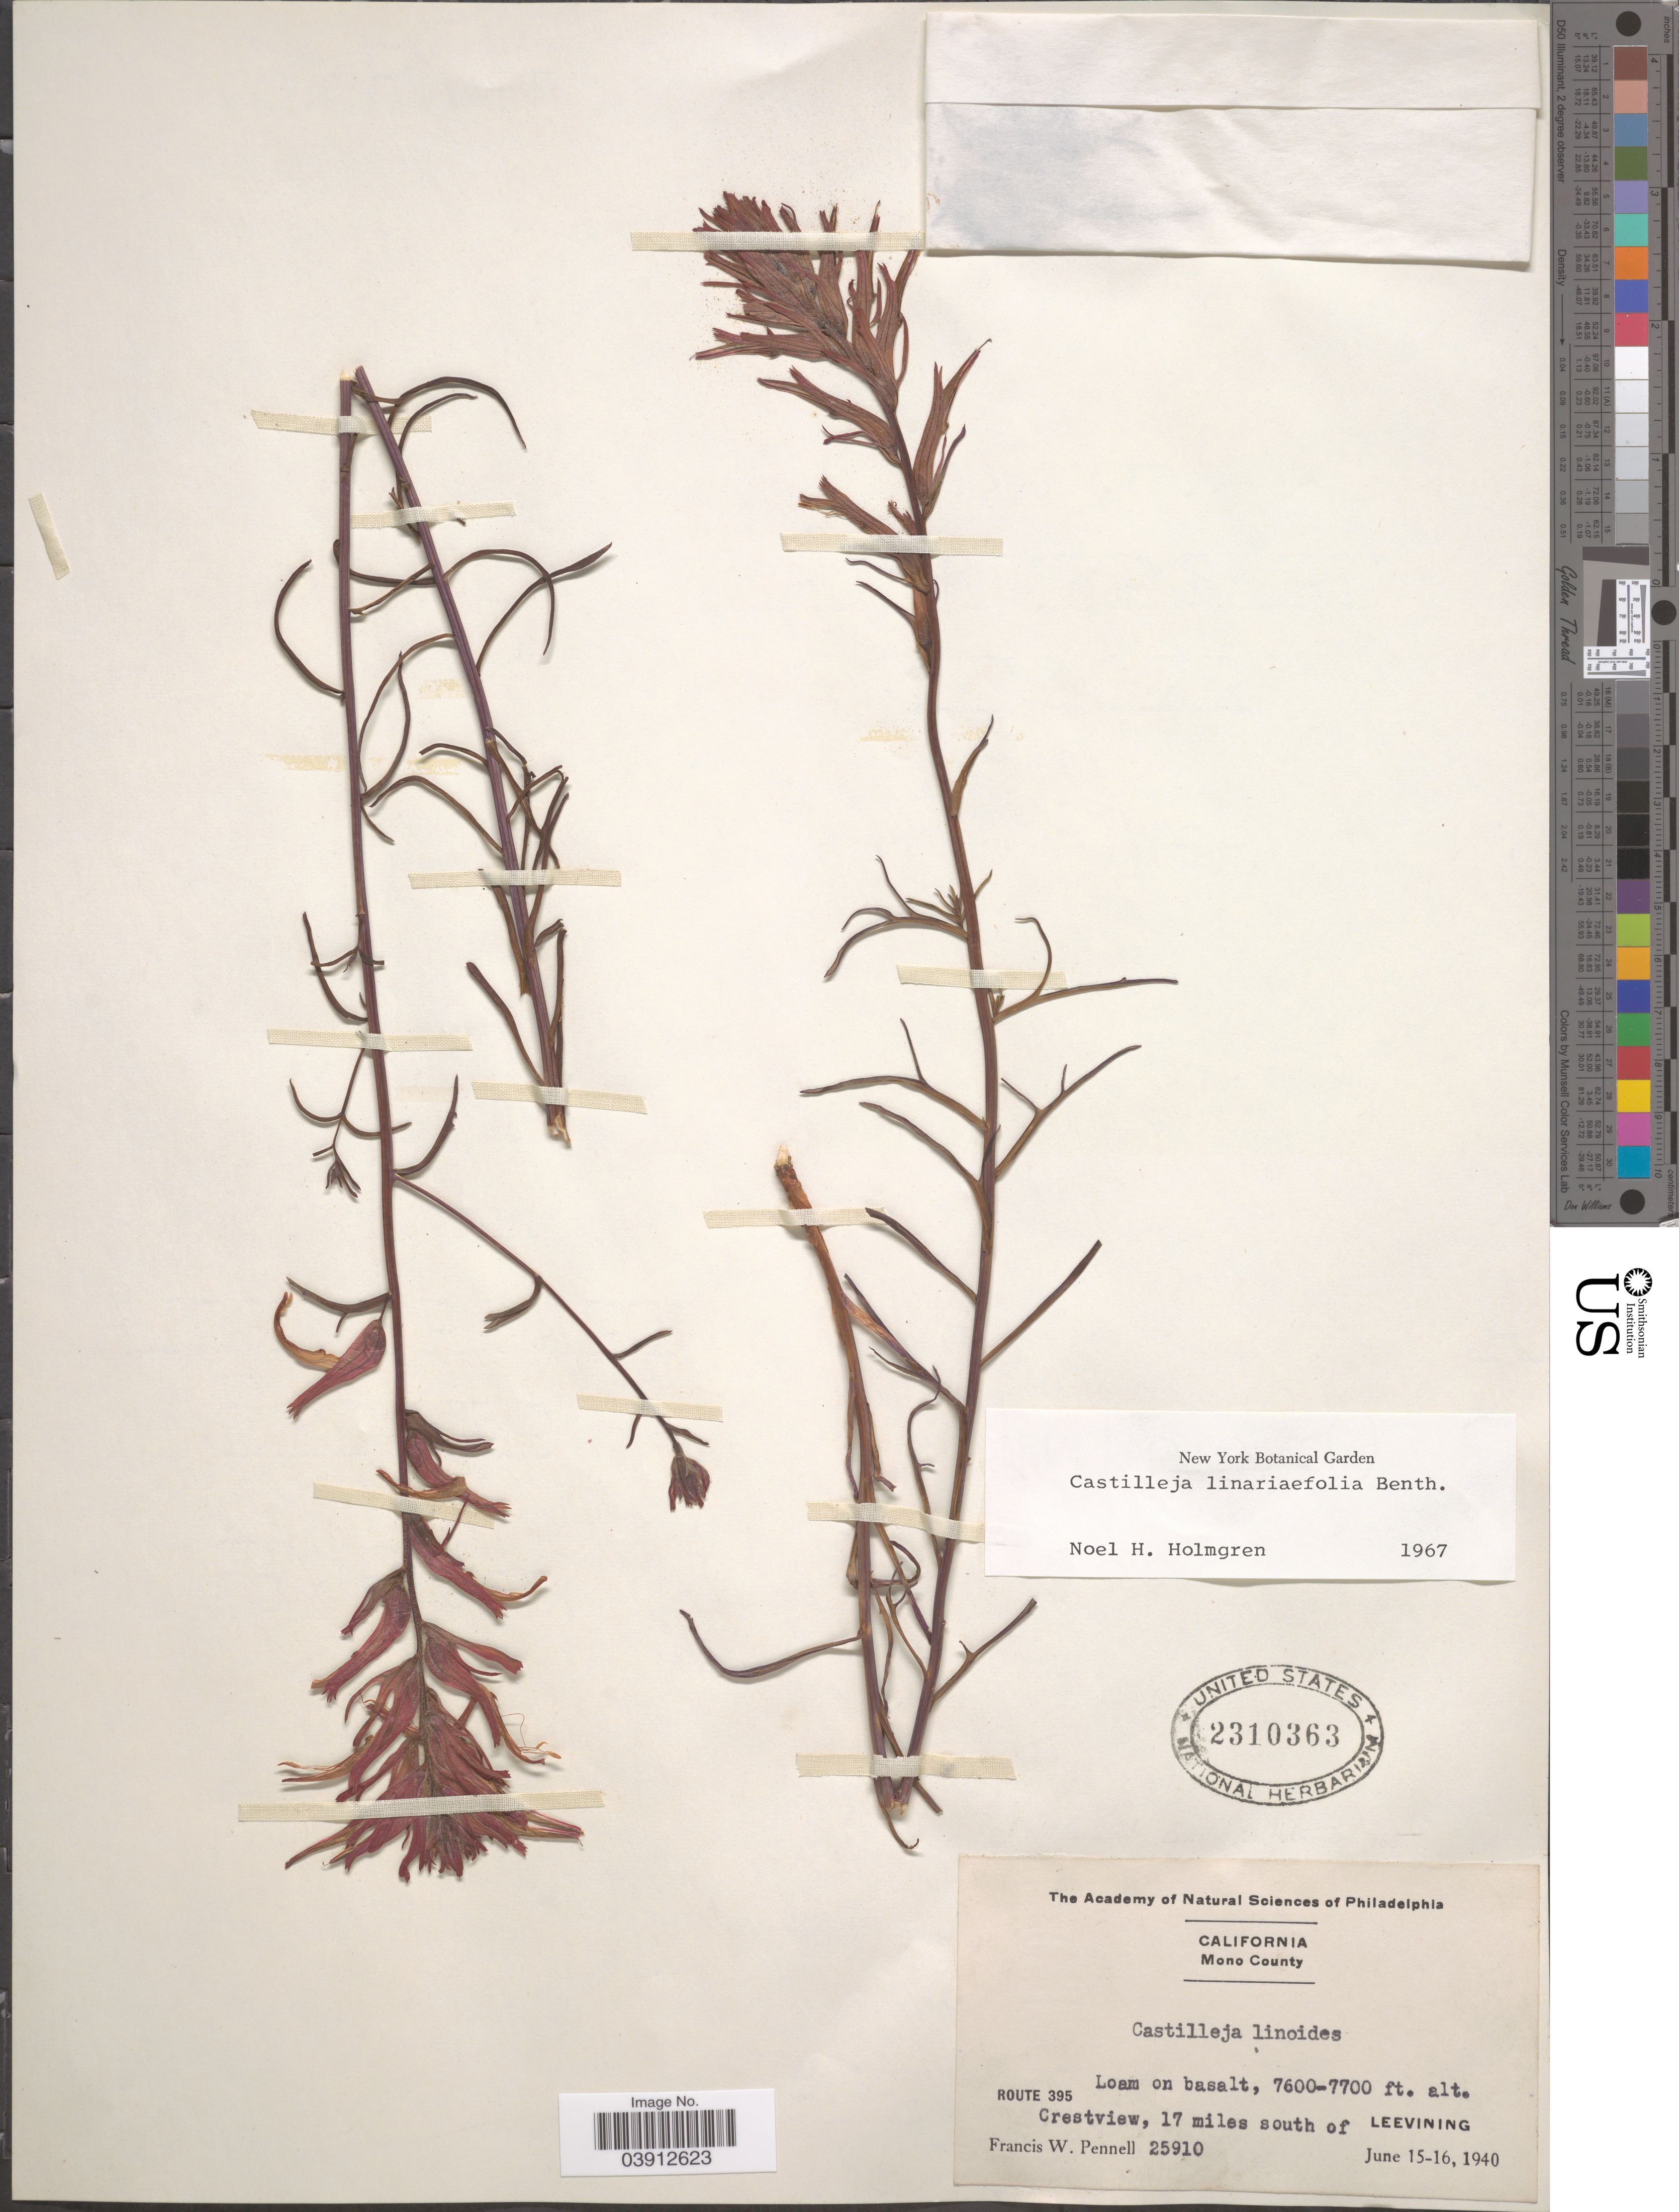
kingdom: Plantae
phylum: Tracheophyta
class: Magnoliopsida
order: Lamiales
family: Orobanchaceae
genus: Castilleja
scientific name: Castilleja linariifolia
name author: Benth.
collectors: F. W. Pennell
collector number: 25910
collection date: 1940-06-15/1940-06-16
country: United States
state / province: California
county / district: Mono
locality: Mono County. Route 395. Crestview, 17 miles south of Leevining.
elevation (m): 2316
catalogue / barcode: US 2310363